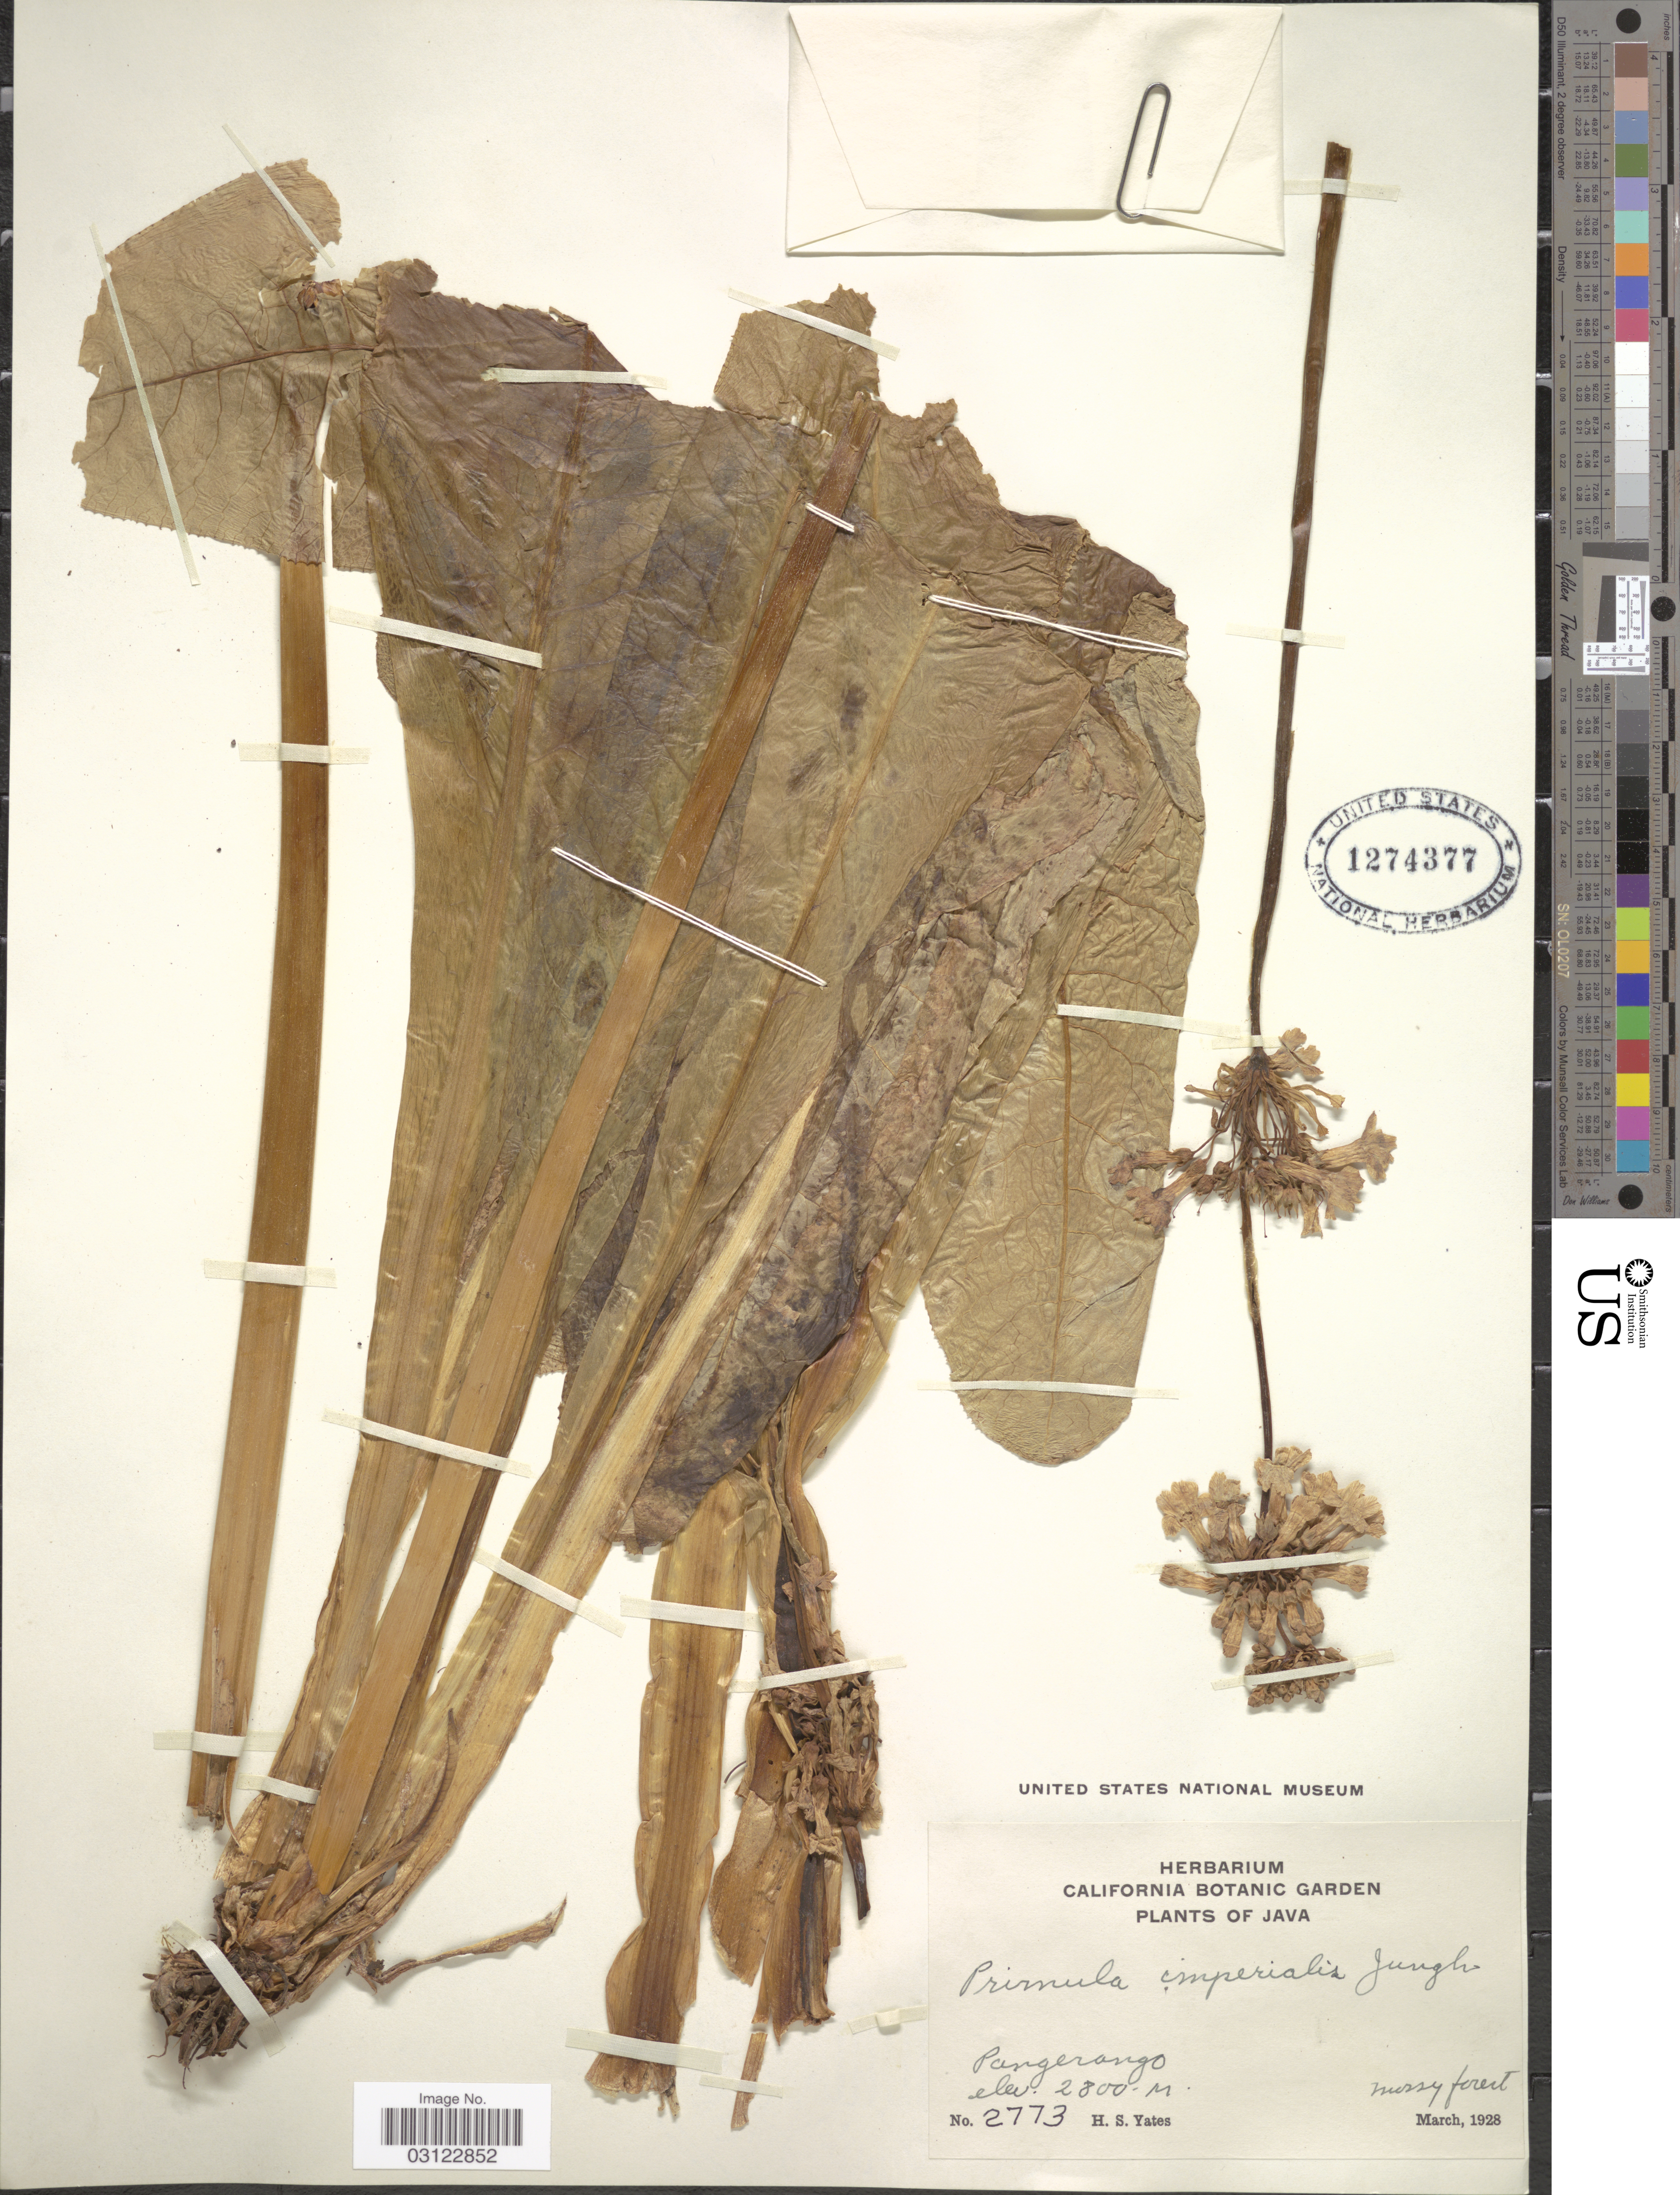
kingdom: Plantae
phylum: Tracheophyta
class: Magnoliopsida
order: Ericales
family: Primulaceae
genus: Primula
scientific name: Primula imperialis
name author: Jungh.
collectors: H. S. Yates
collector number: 2773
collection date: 1928-03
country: Indonesia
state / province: Java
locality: Pangerango.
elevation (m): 2800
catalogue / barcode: US 1274377